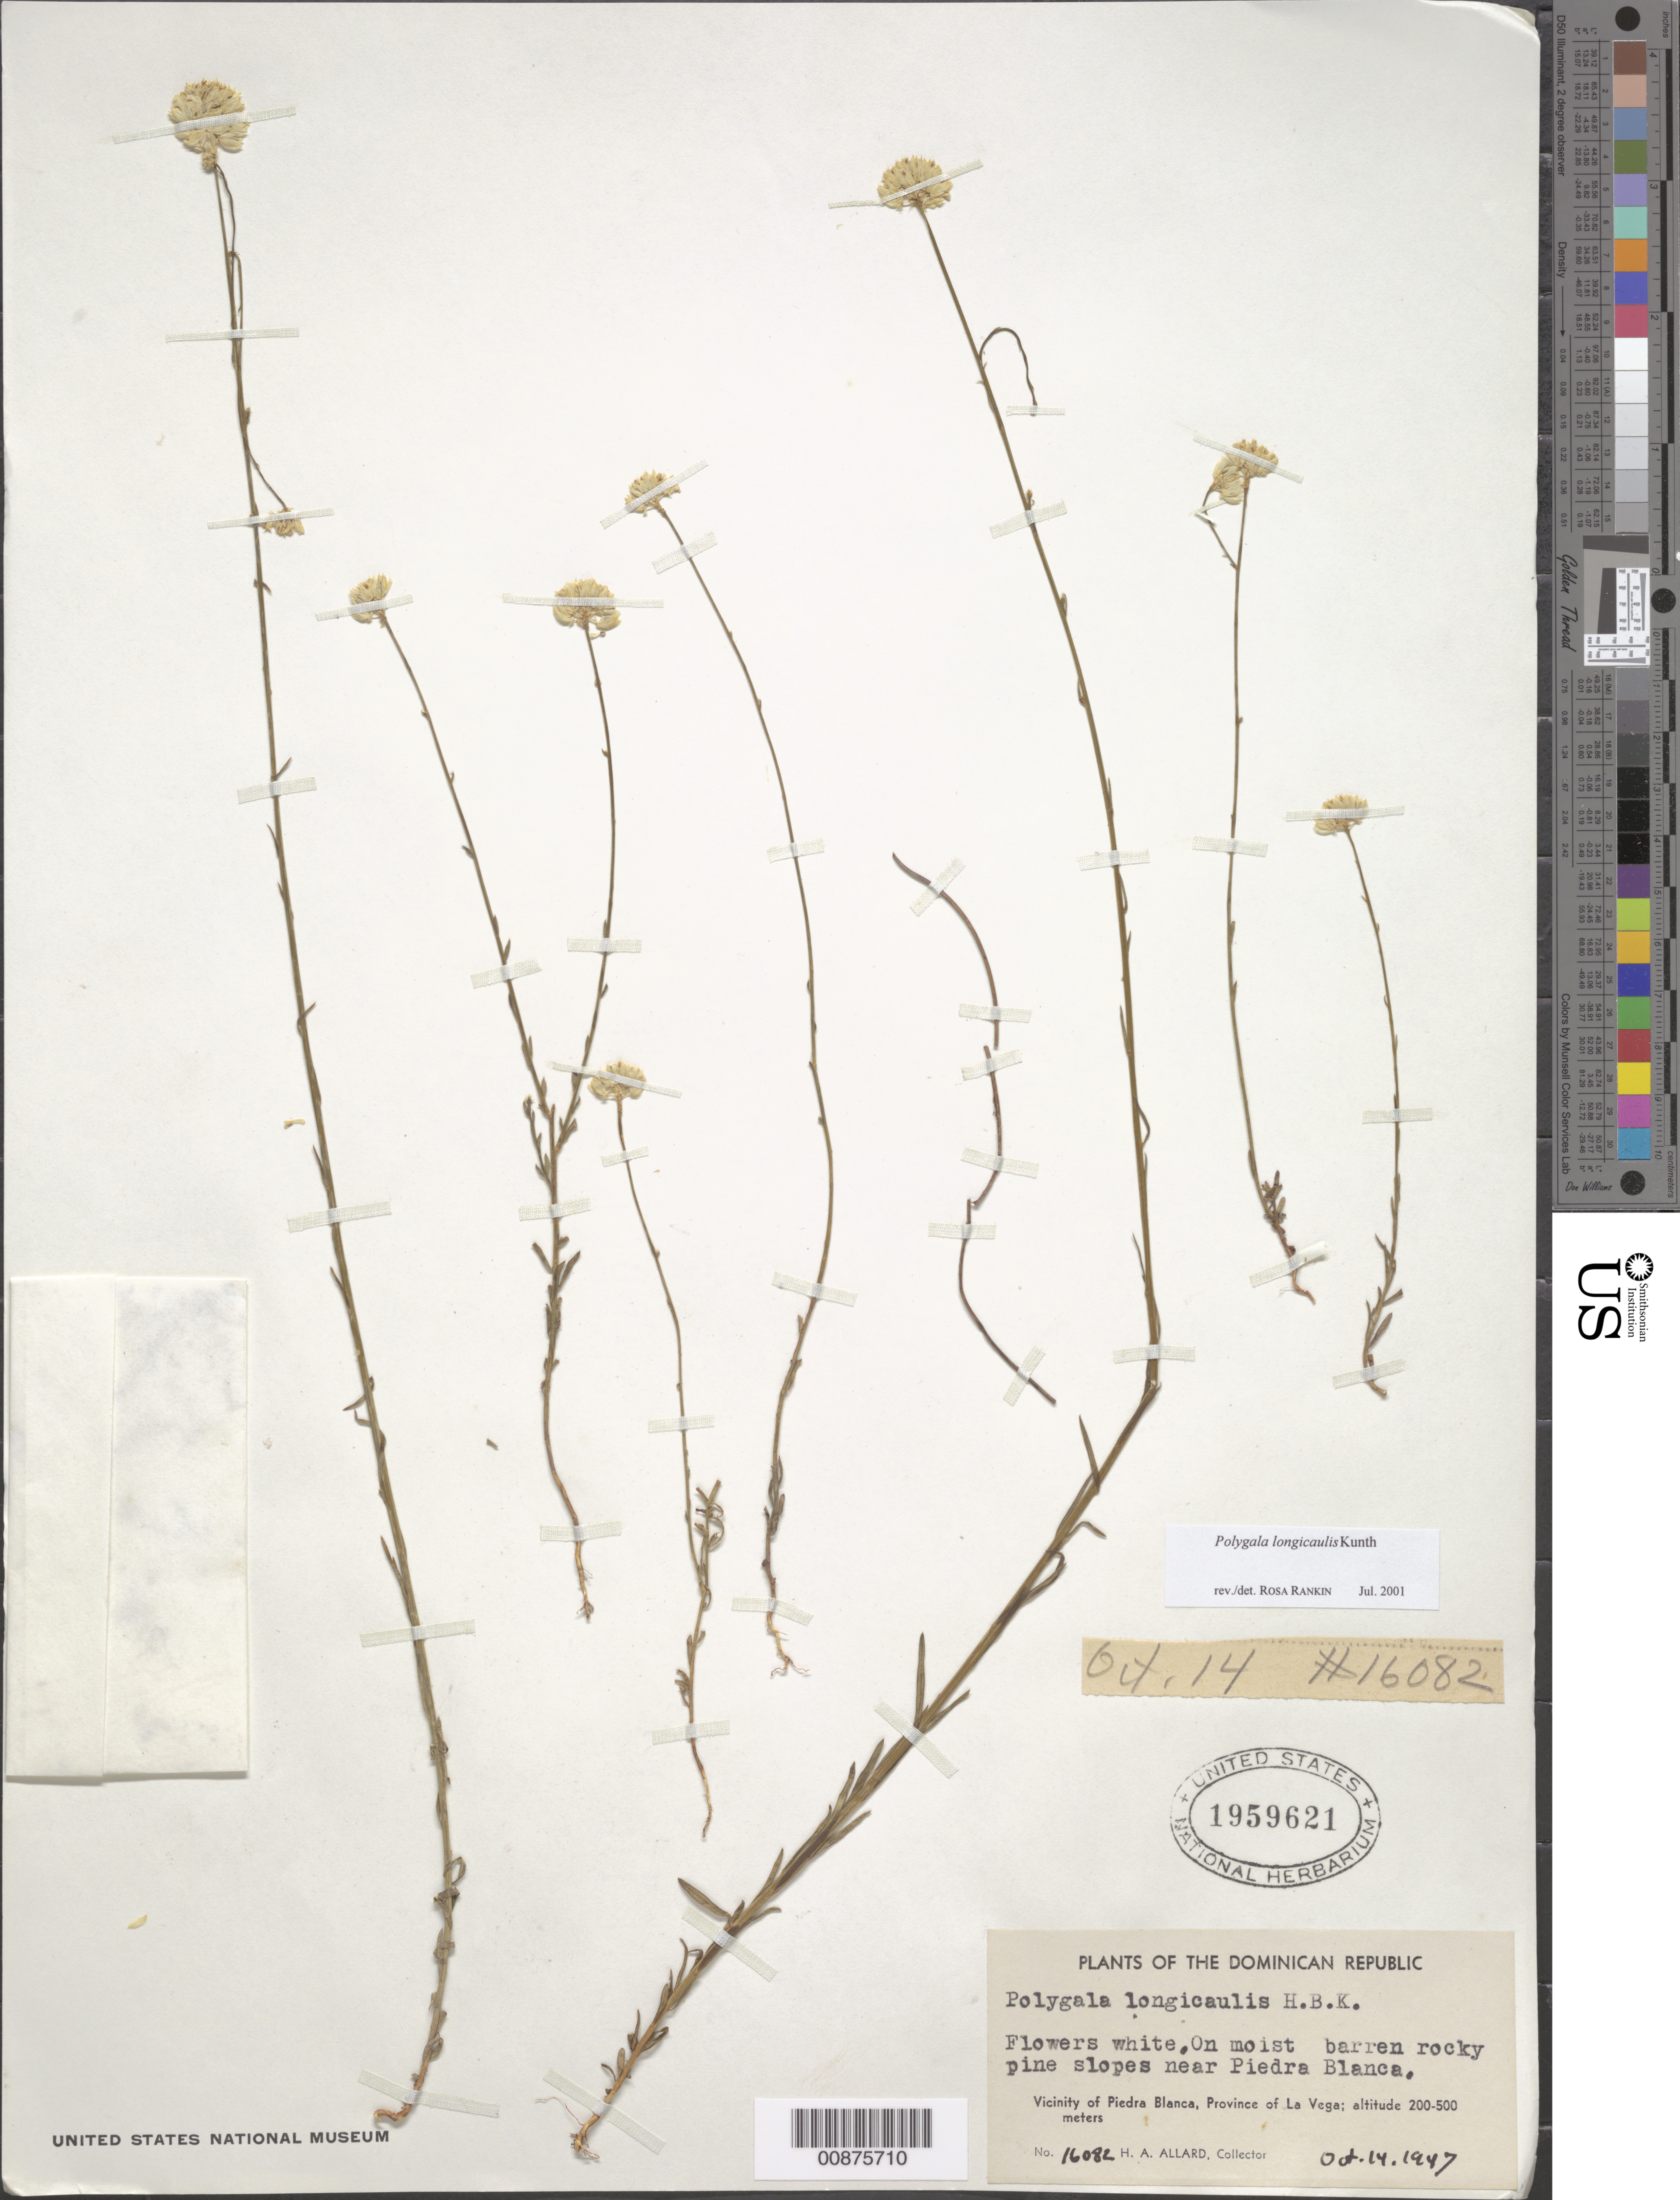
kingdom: Plantae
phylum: Tracheophyta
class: Magnoliopsida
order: Fabales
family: Polygalaceae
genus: Polygala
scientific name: Polygala longicaulis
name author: Kunth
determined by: Rankin Rodriguez, Rosa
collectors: H. A. Allard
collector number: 16082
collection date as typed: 14 Oct 1947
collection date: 1947-10-14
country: Dominican Republic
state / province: La Vega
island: Hispaniola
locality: Vicinity of Piedra Blanca, near town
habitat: On moist barren rocky pine slopes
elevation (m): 200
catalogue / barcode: US 1959621